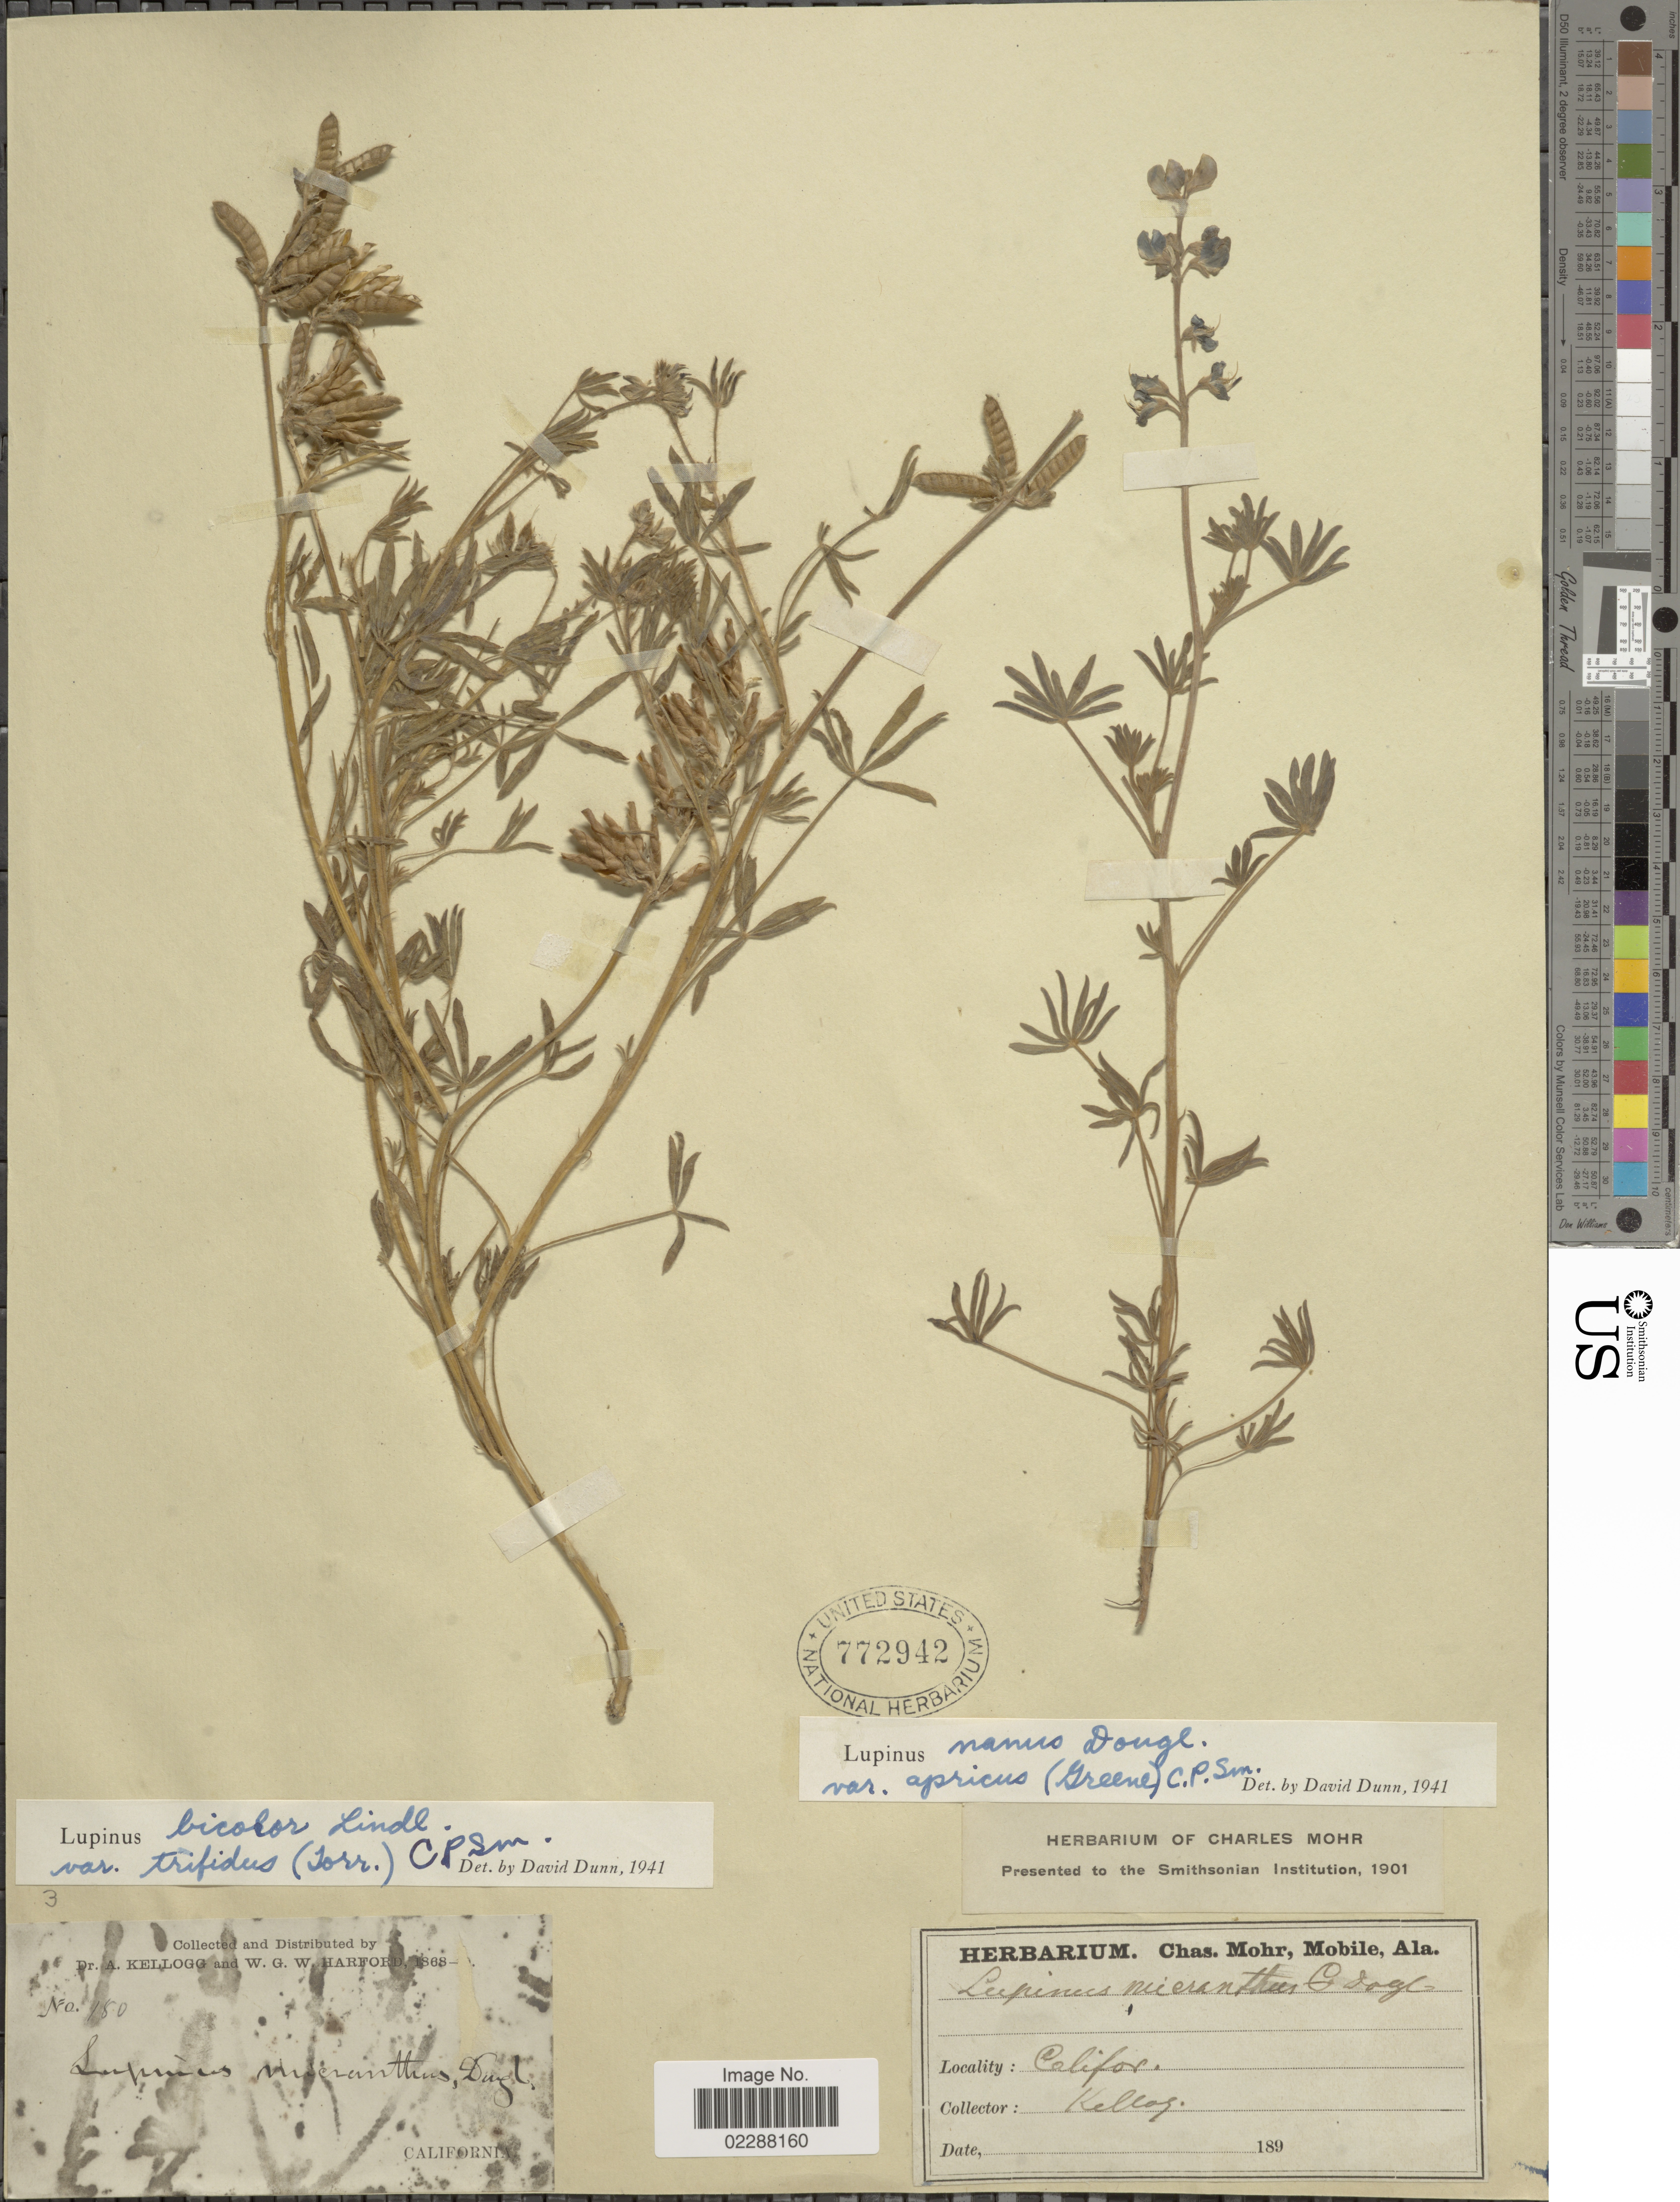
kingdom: Plantae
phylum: Tracheophyta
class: Magnoliopsida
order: Fabales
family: Fabaceae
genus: Lupinus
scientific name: Lupinus vallicola subsp. apricus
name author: (Greene) D.B. Dunn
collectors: A. Kellogg & W. G. W. Harford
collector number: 180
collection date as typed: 189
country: United States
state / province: California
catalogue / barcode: US 772942